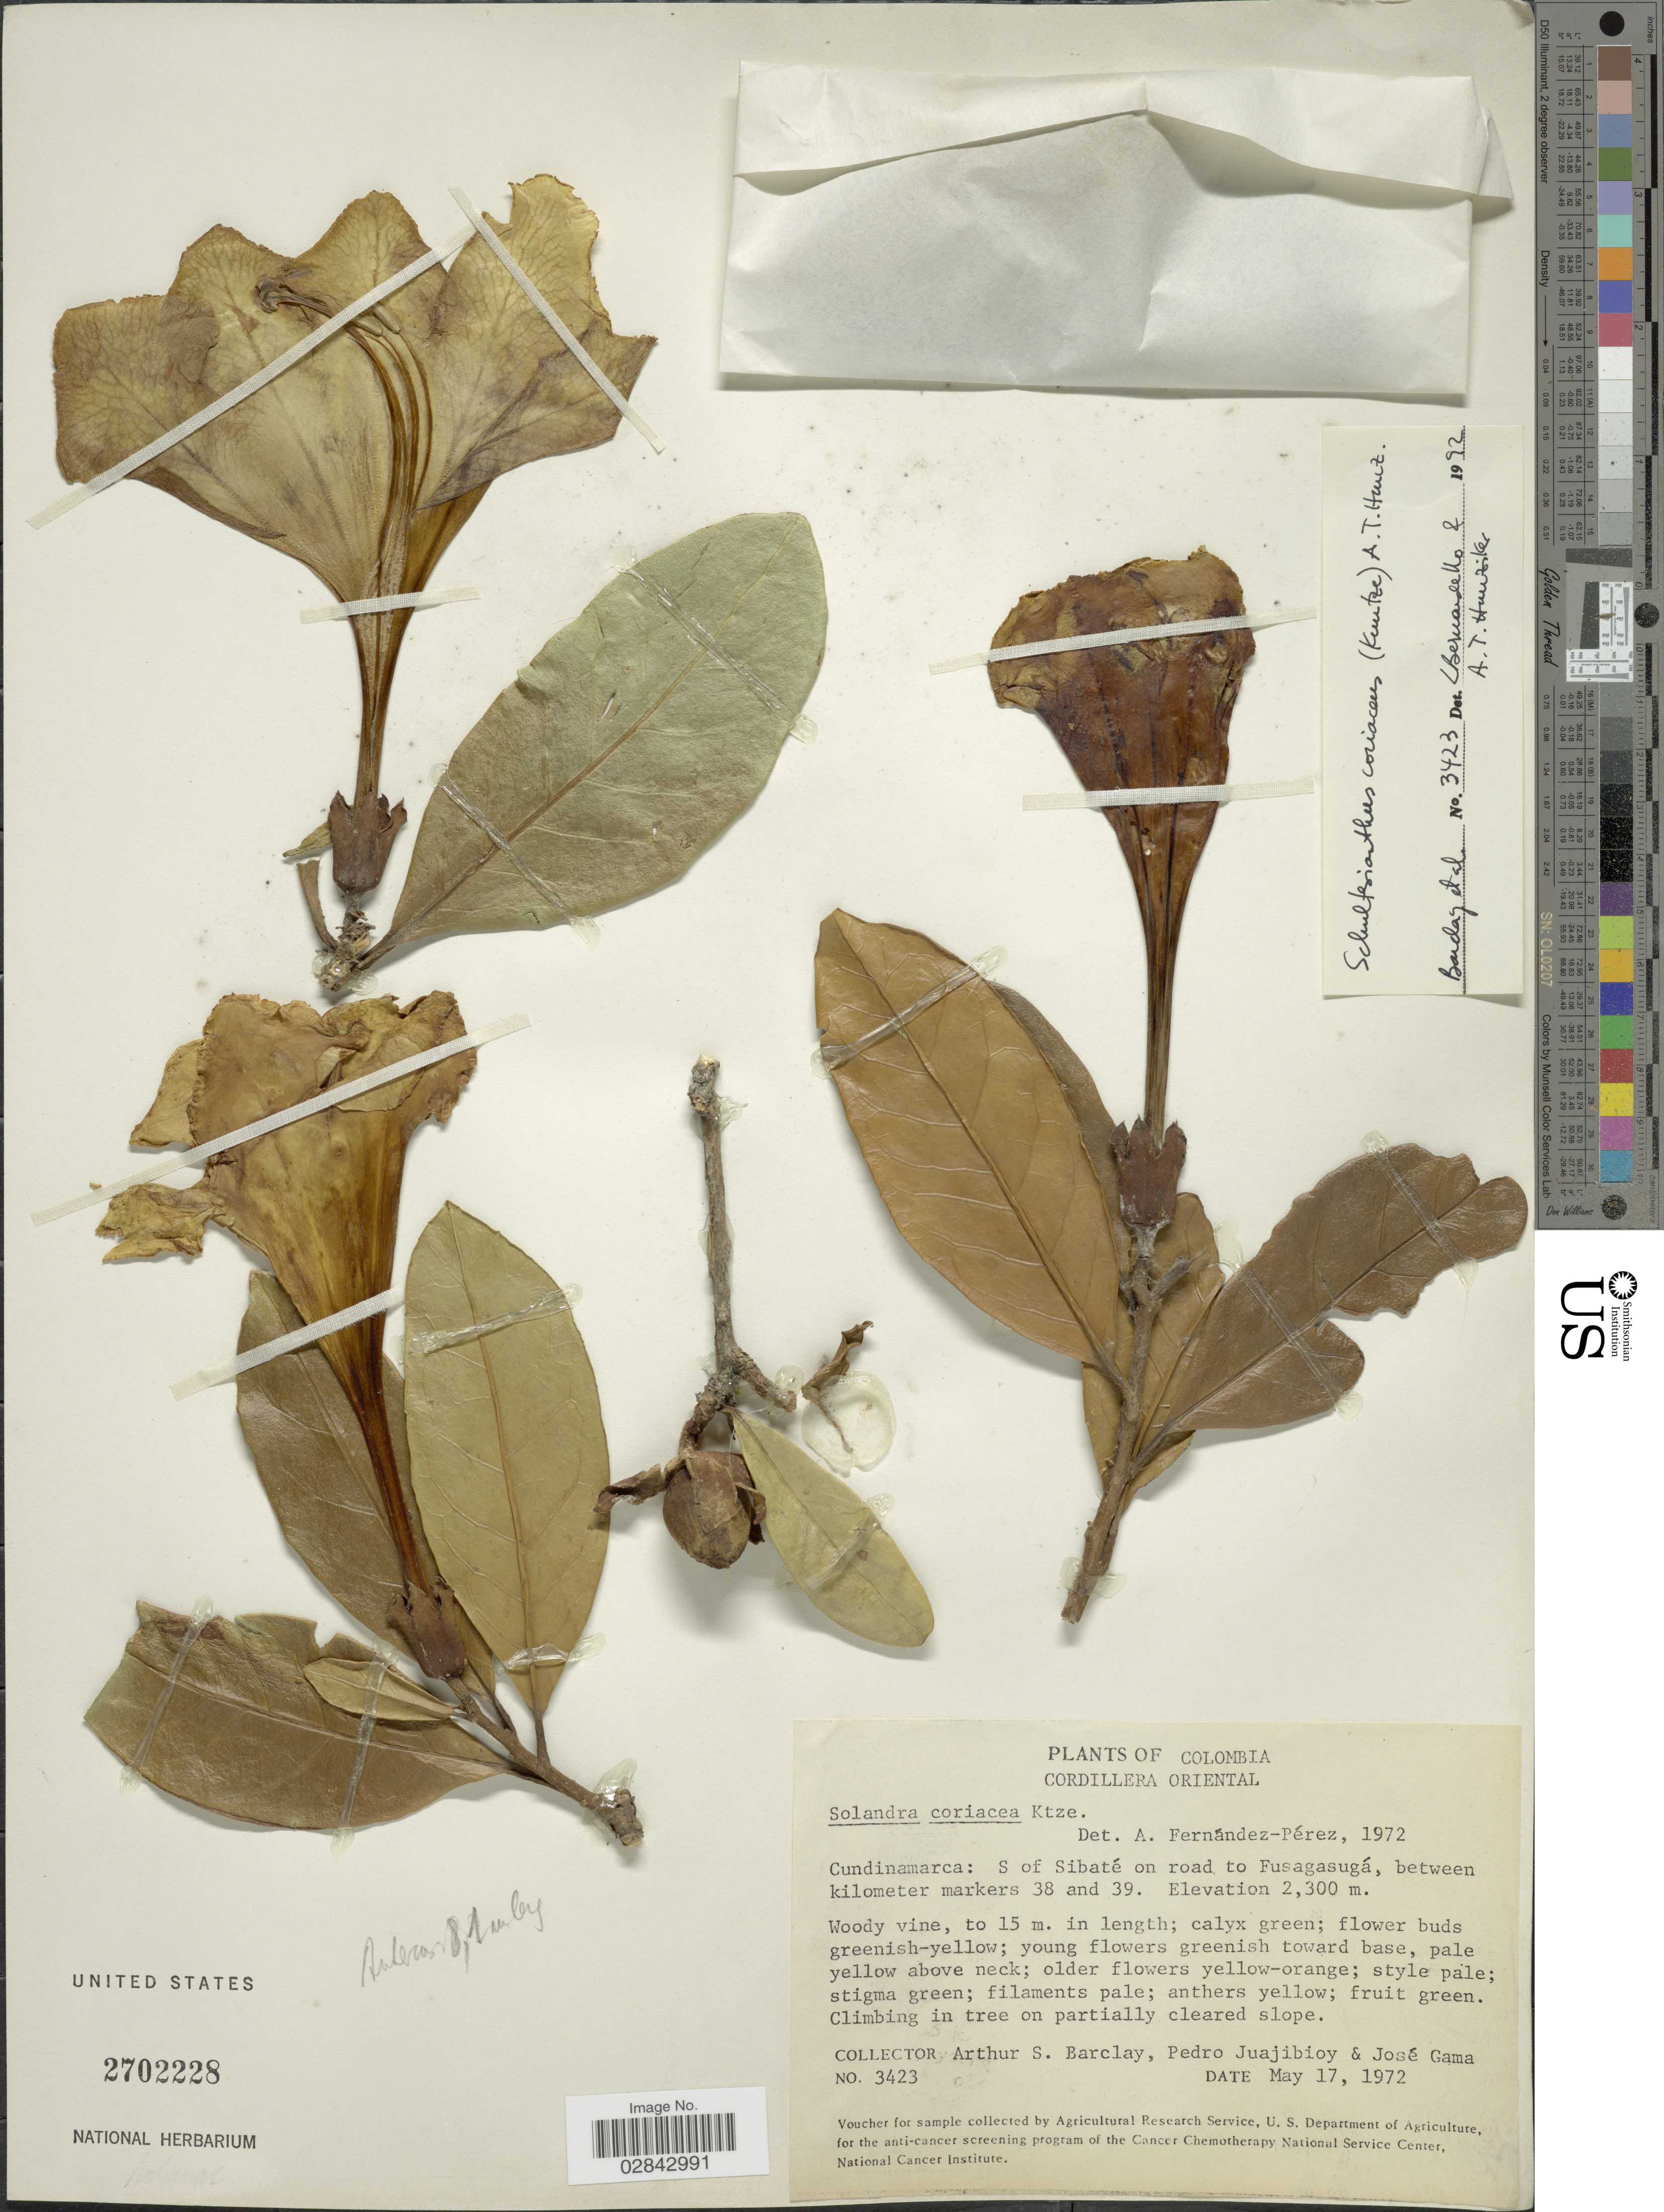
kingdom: Plantae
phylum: Tracheophyta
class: Magnoliopsida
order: Solanales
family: Solanaceae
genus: Schultesianthus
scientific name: Schultesianthus coriaceus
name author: (Kuntze) Hunz.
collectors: A. S. Barclay, P. Juajibioy & J. Gama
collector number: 3423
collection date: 1972-05-17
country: Colombia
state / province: Cundinamarca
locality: Cordillera Oriental. S of Sibaté on road to Fusagasugá, between Kilometer markers 38 and 39.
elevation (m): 2300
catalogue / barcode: US 2702228